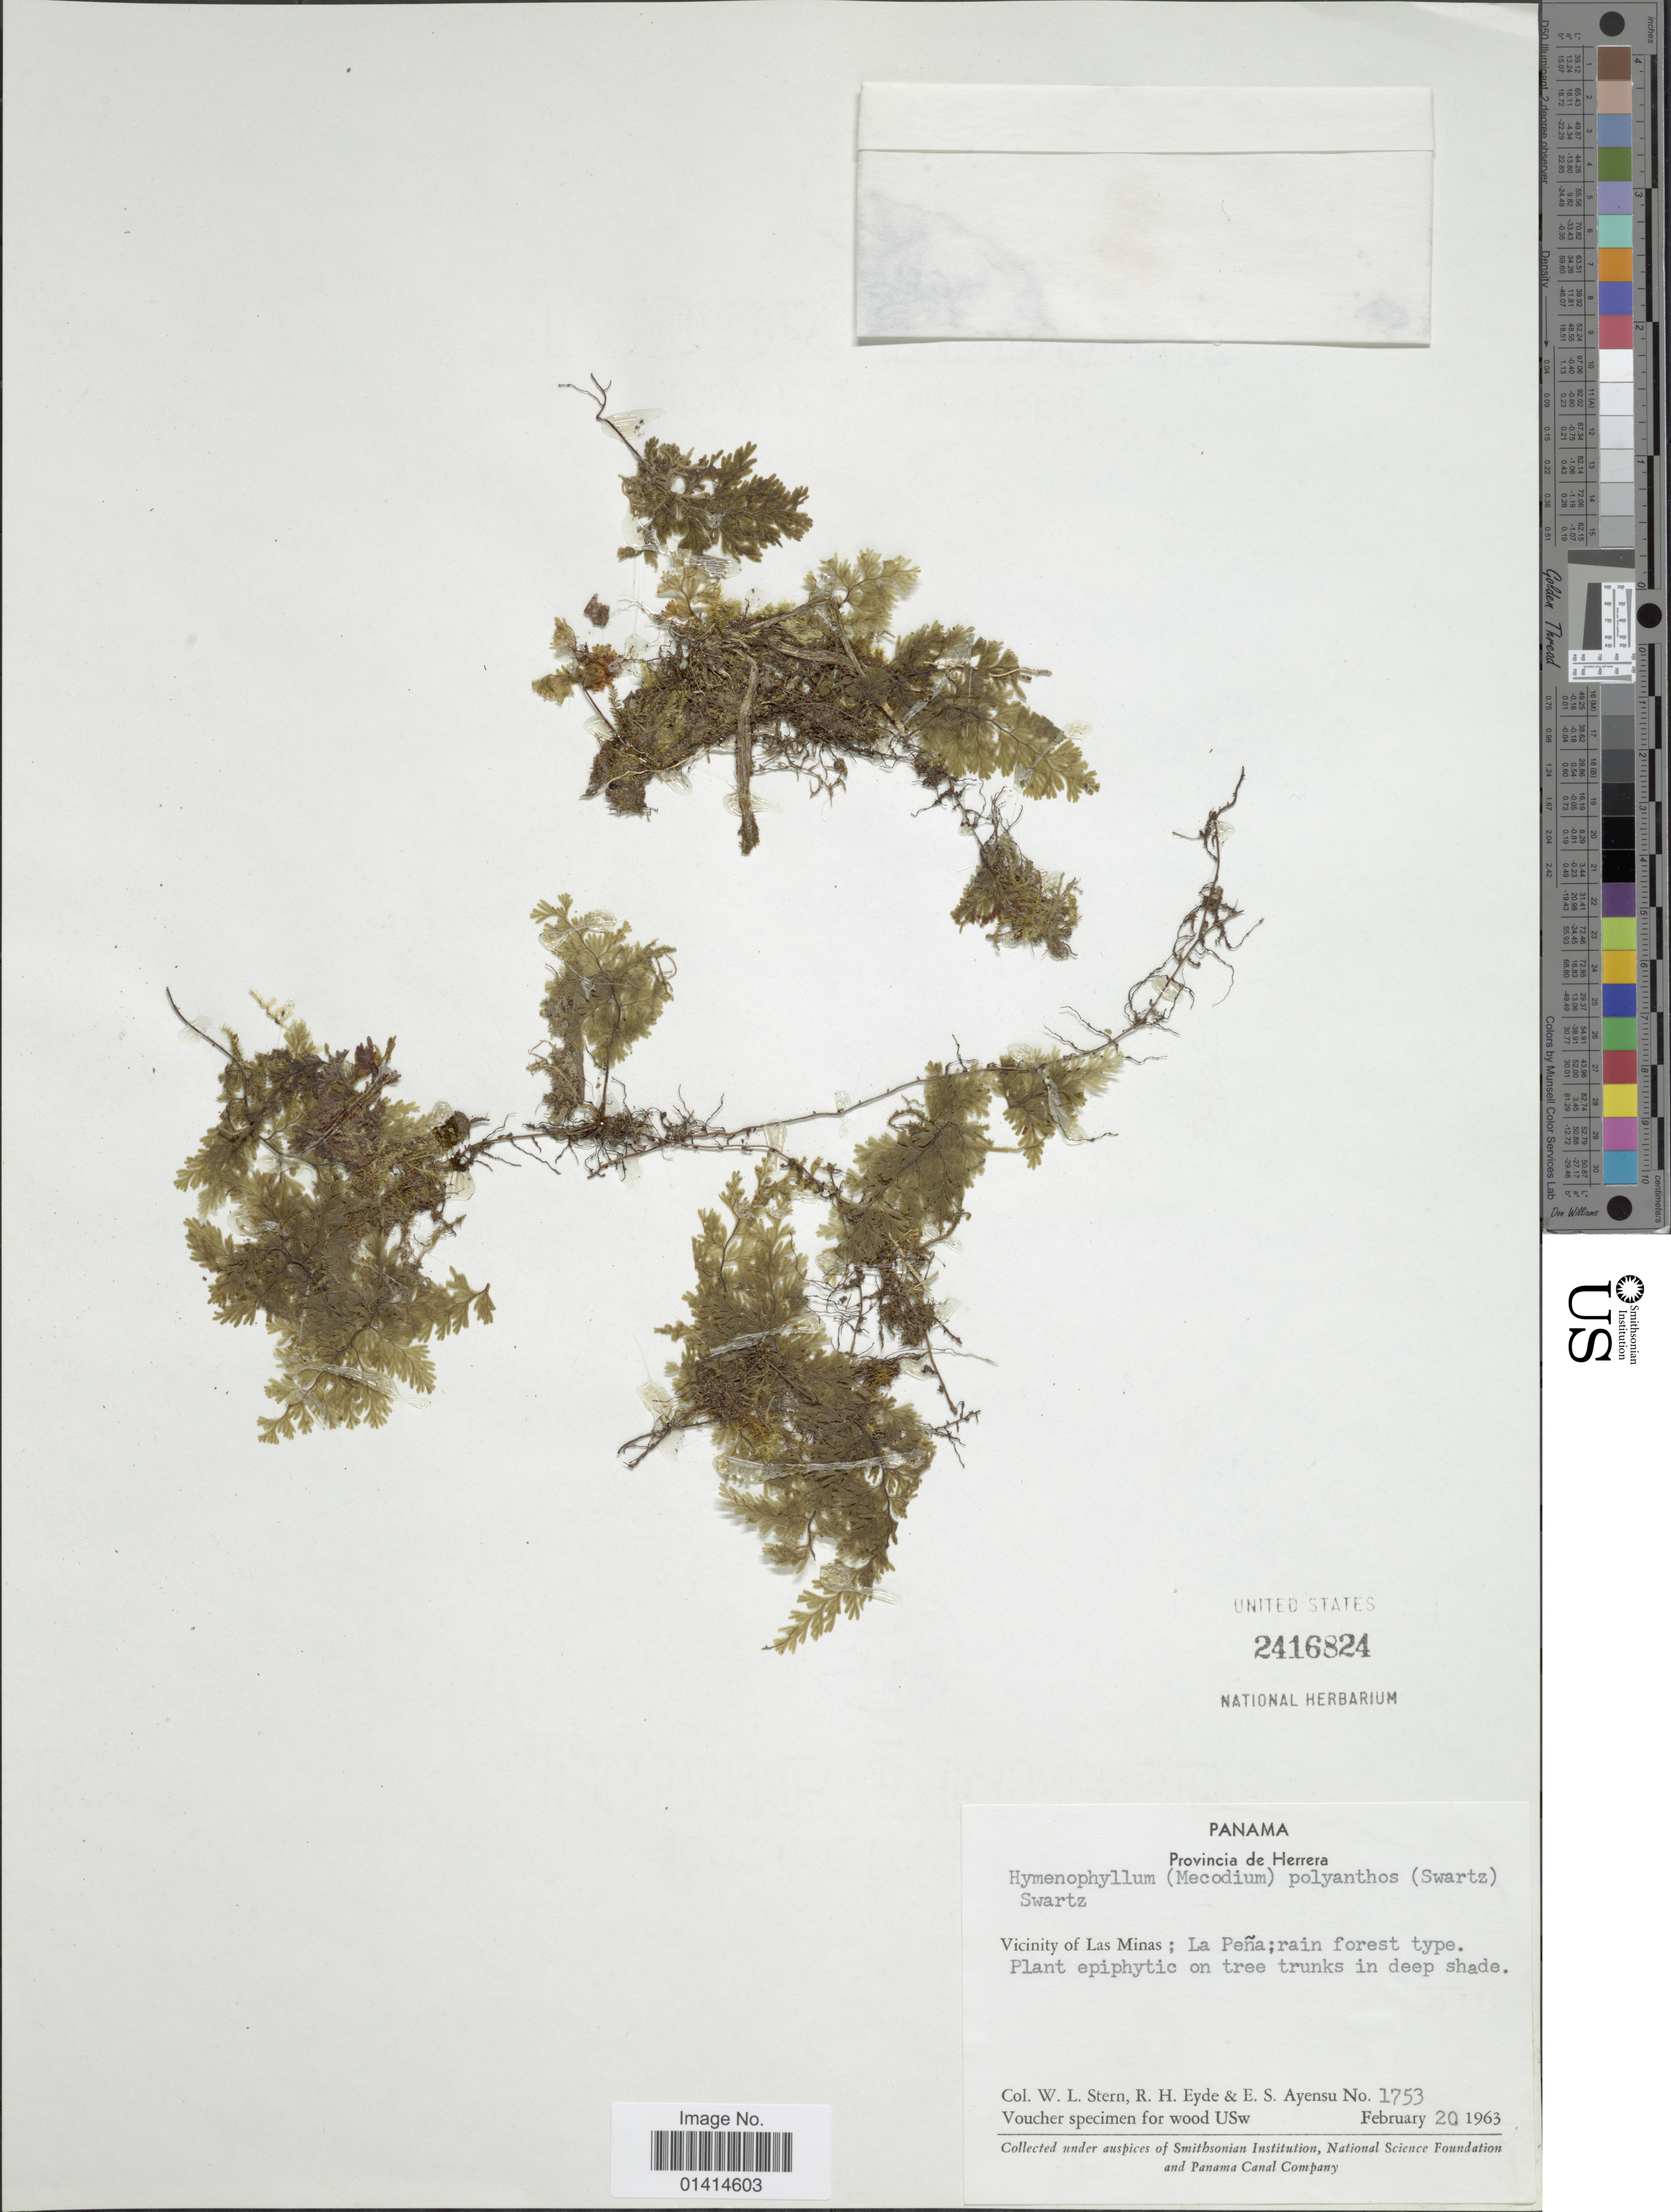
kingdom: Plantae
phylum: Tracheophyta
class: Polypodiopsida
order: Hymenophyllales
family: Hymenophyllaceae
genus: Hymenophyllum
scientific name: Hymenophyllum polyanthos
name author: (Sw.) Sw.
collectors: W. L. Stern, R. H. Eyde & E. S. Ayensu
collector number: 1753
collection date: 1963-02-20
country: Panama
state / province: Herrera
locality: Vicinity of Las Minas; La Peña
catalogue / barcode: US 2416824